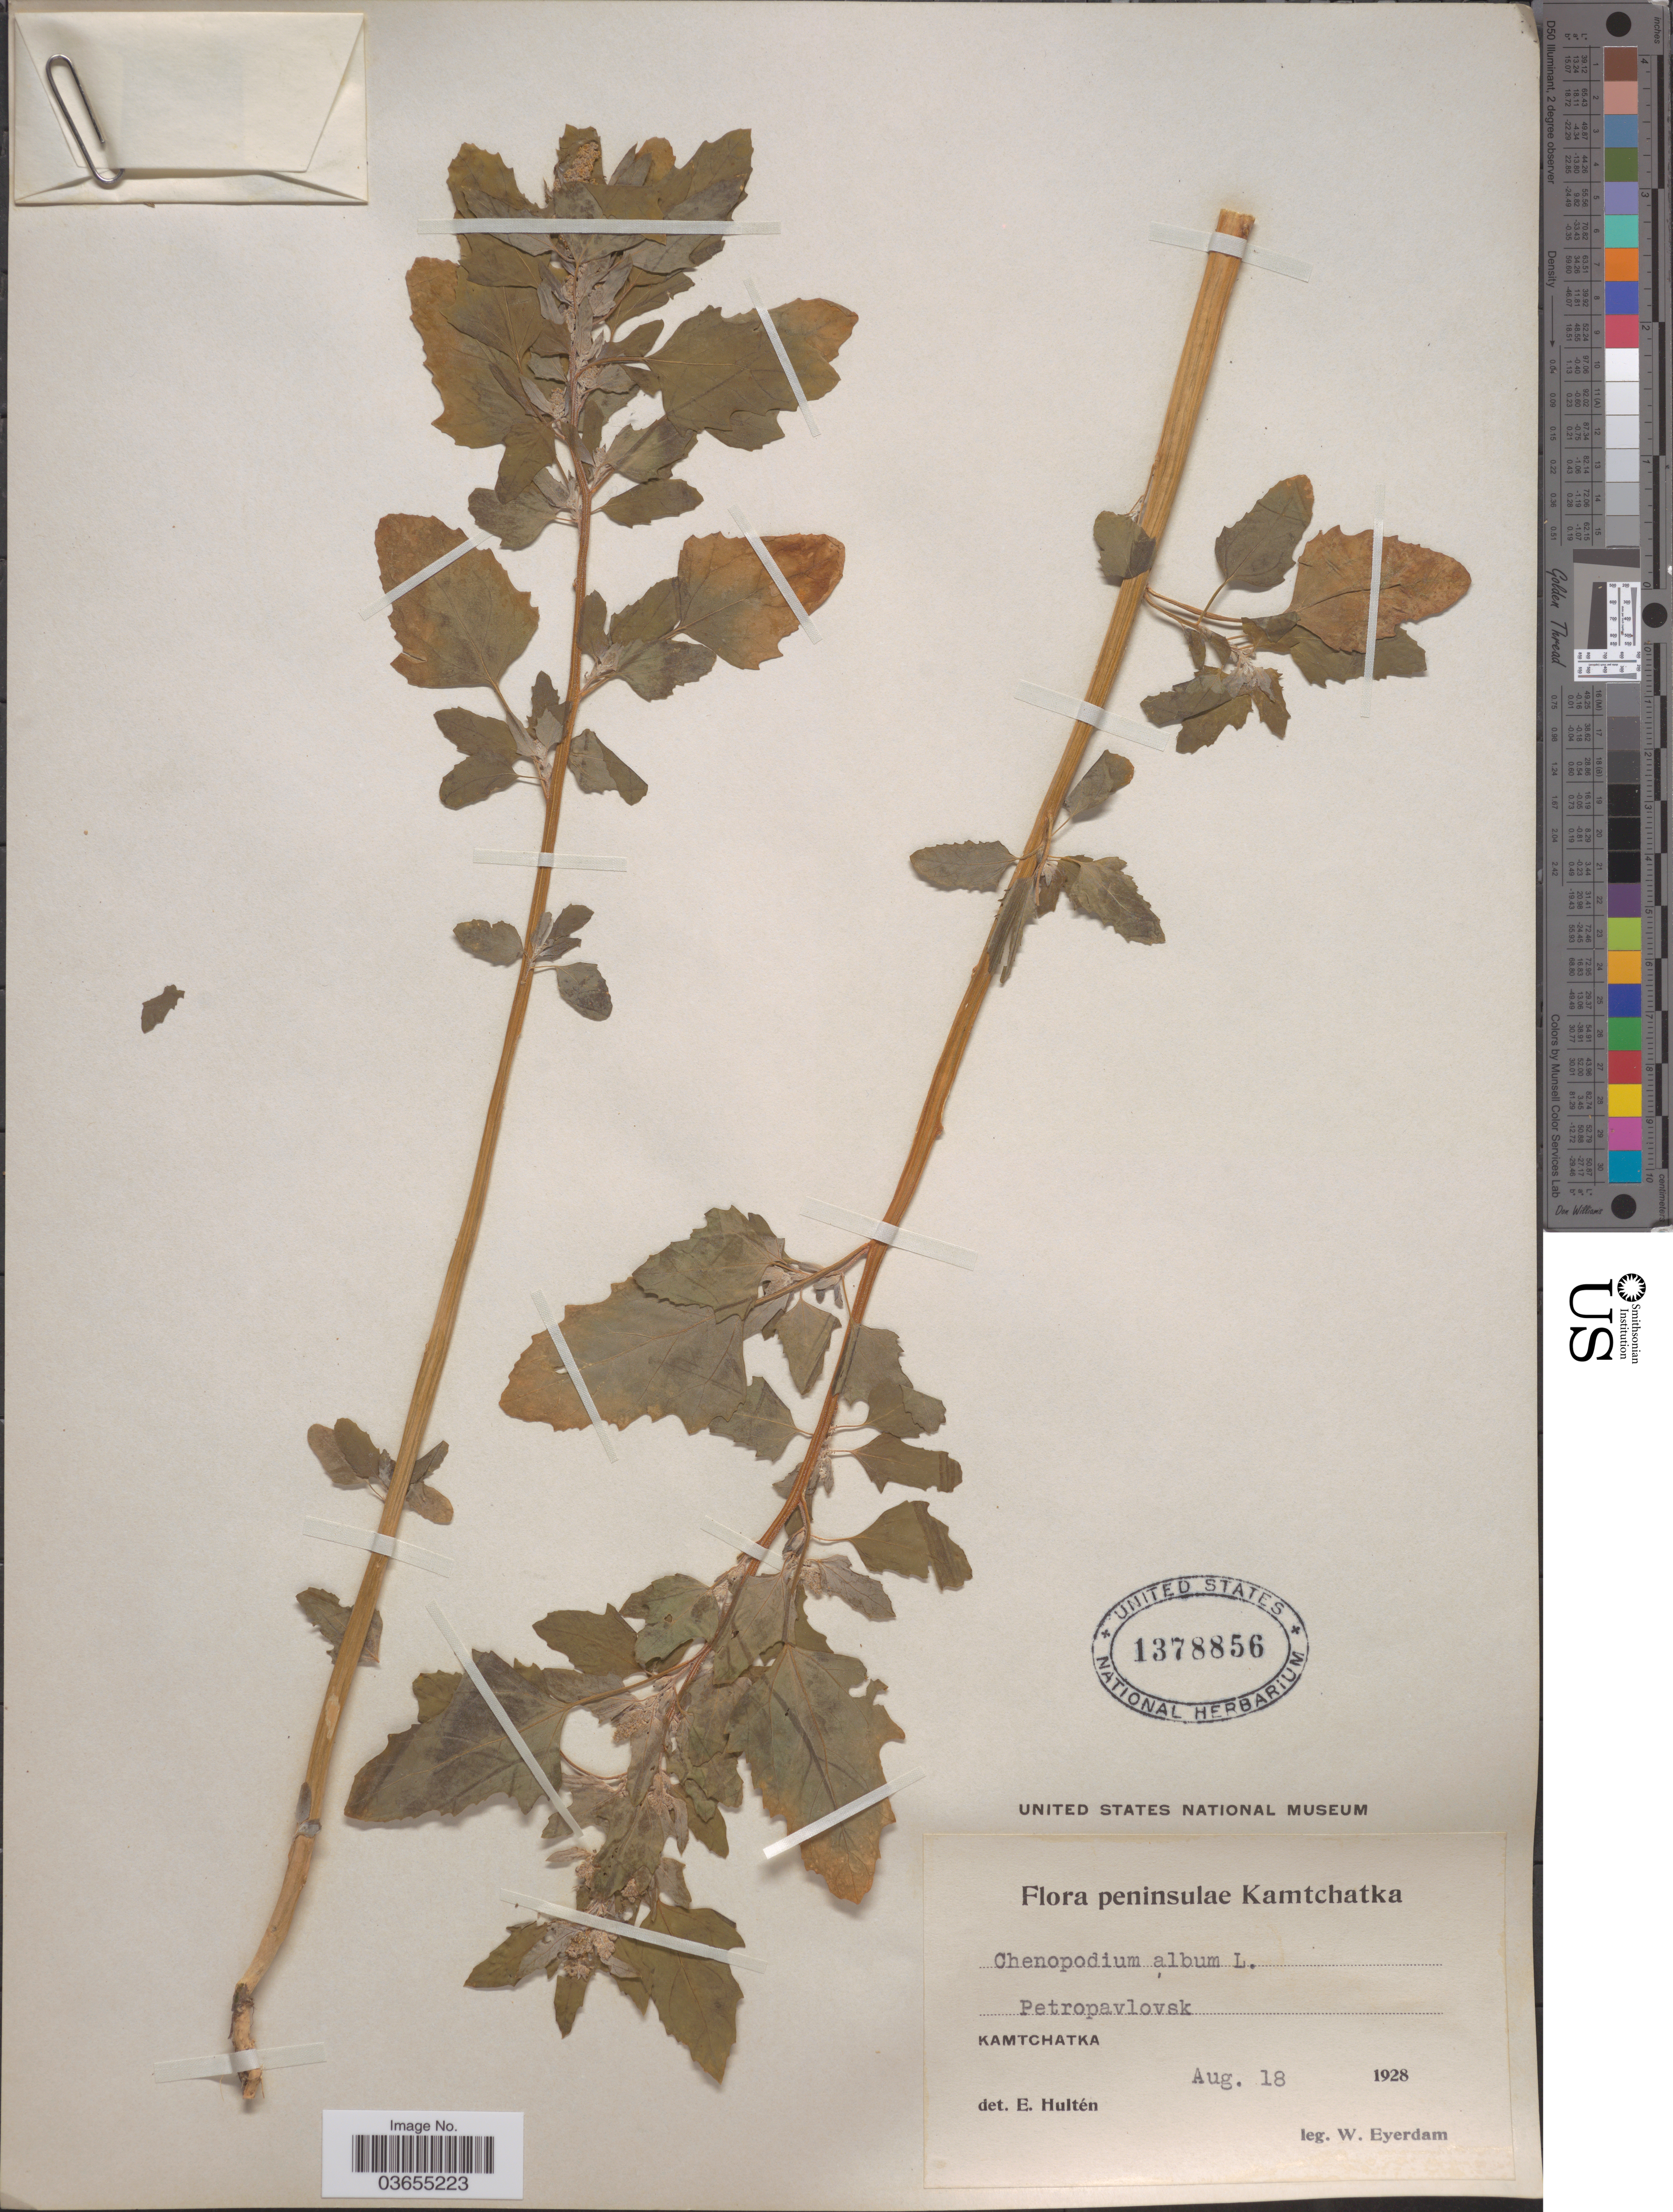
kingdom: Plantae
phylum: Tracheophyta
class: Magnoliopsida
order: Caryophyllales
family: Amaranthaceae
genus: Chenopodium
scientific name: Chenopodium album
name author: L.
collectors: W. J. Eyerdam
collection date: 1928-08-18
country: Russian Federation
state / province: Kamchatka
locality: Peninsulae Kamtchatka. Petropavlovsk.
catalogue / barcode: US 1378856